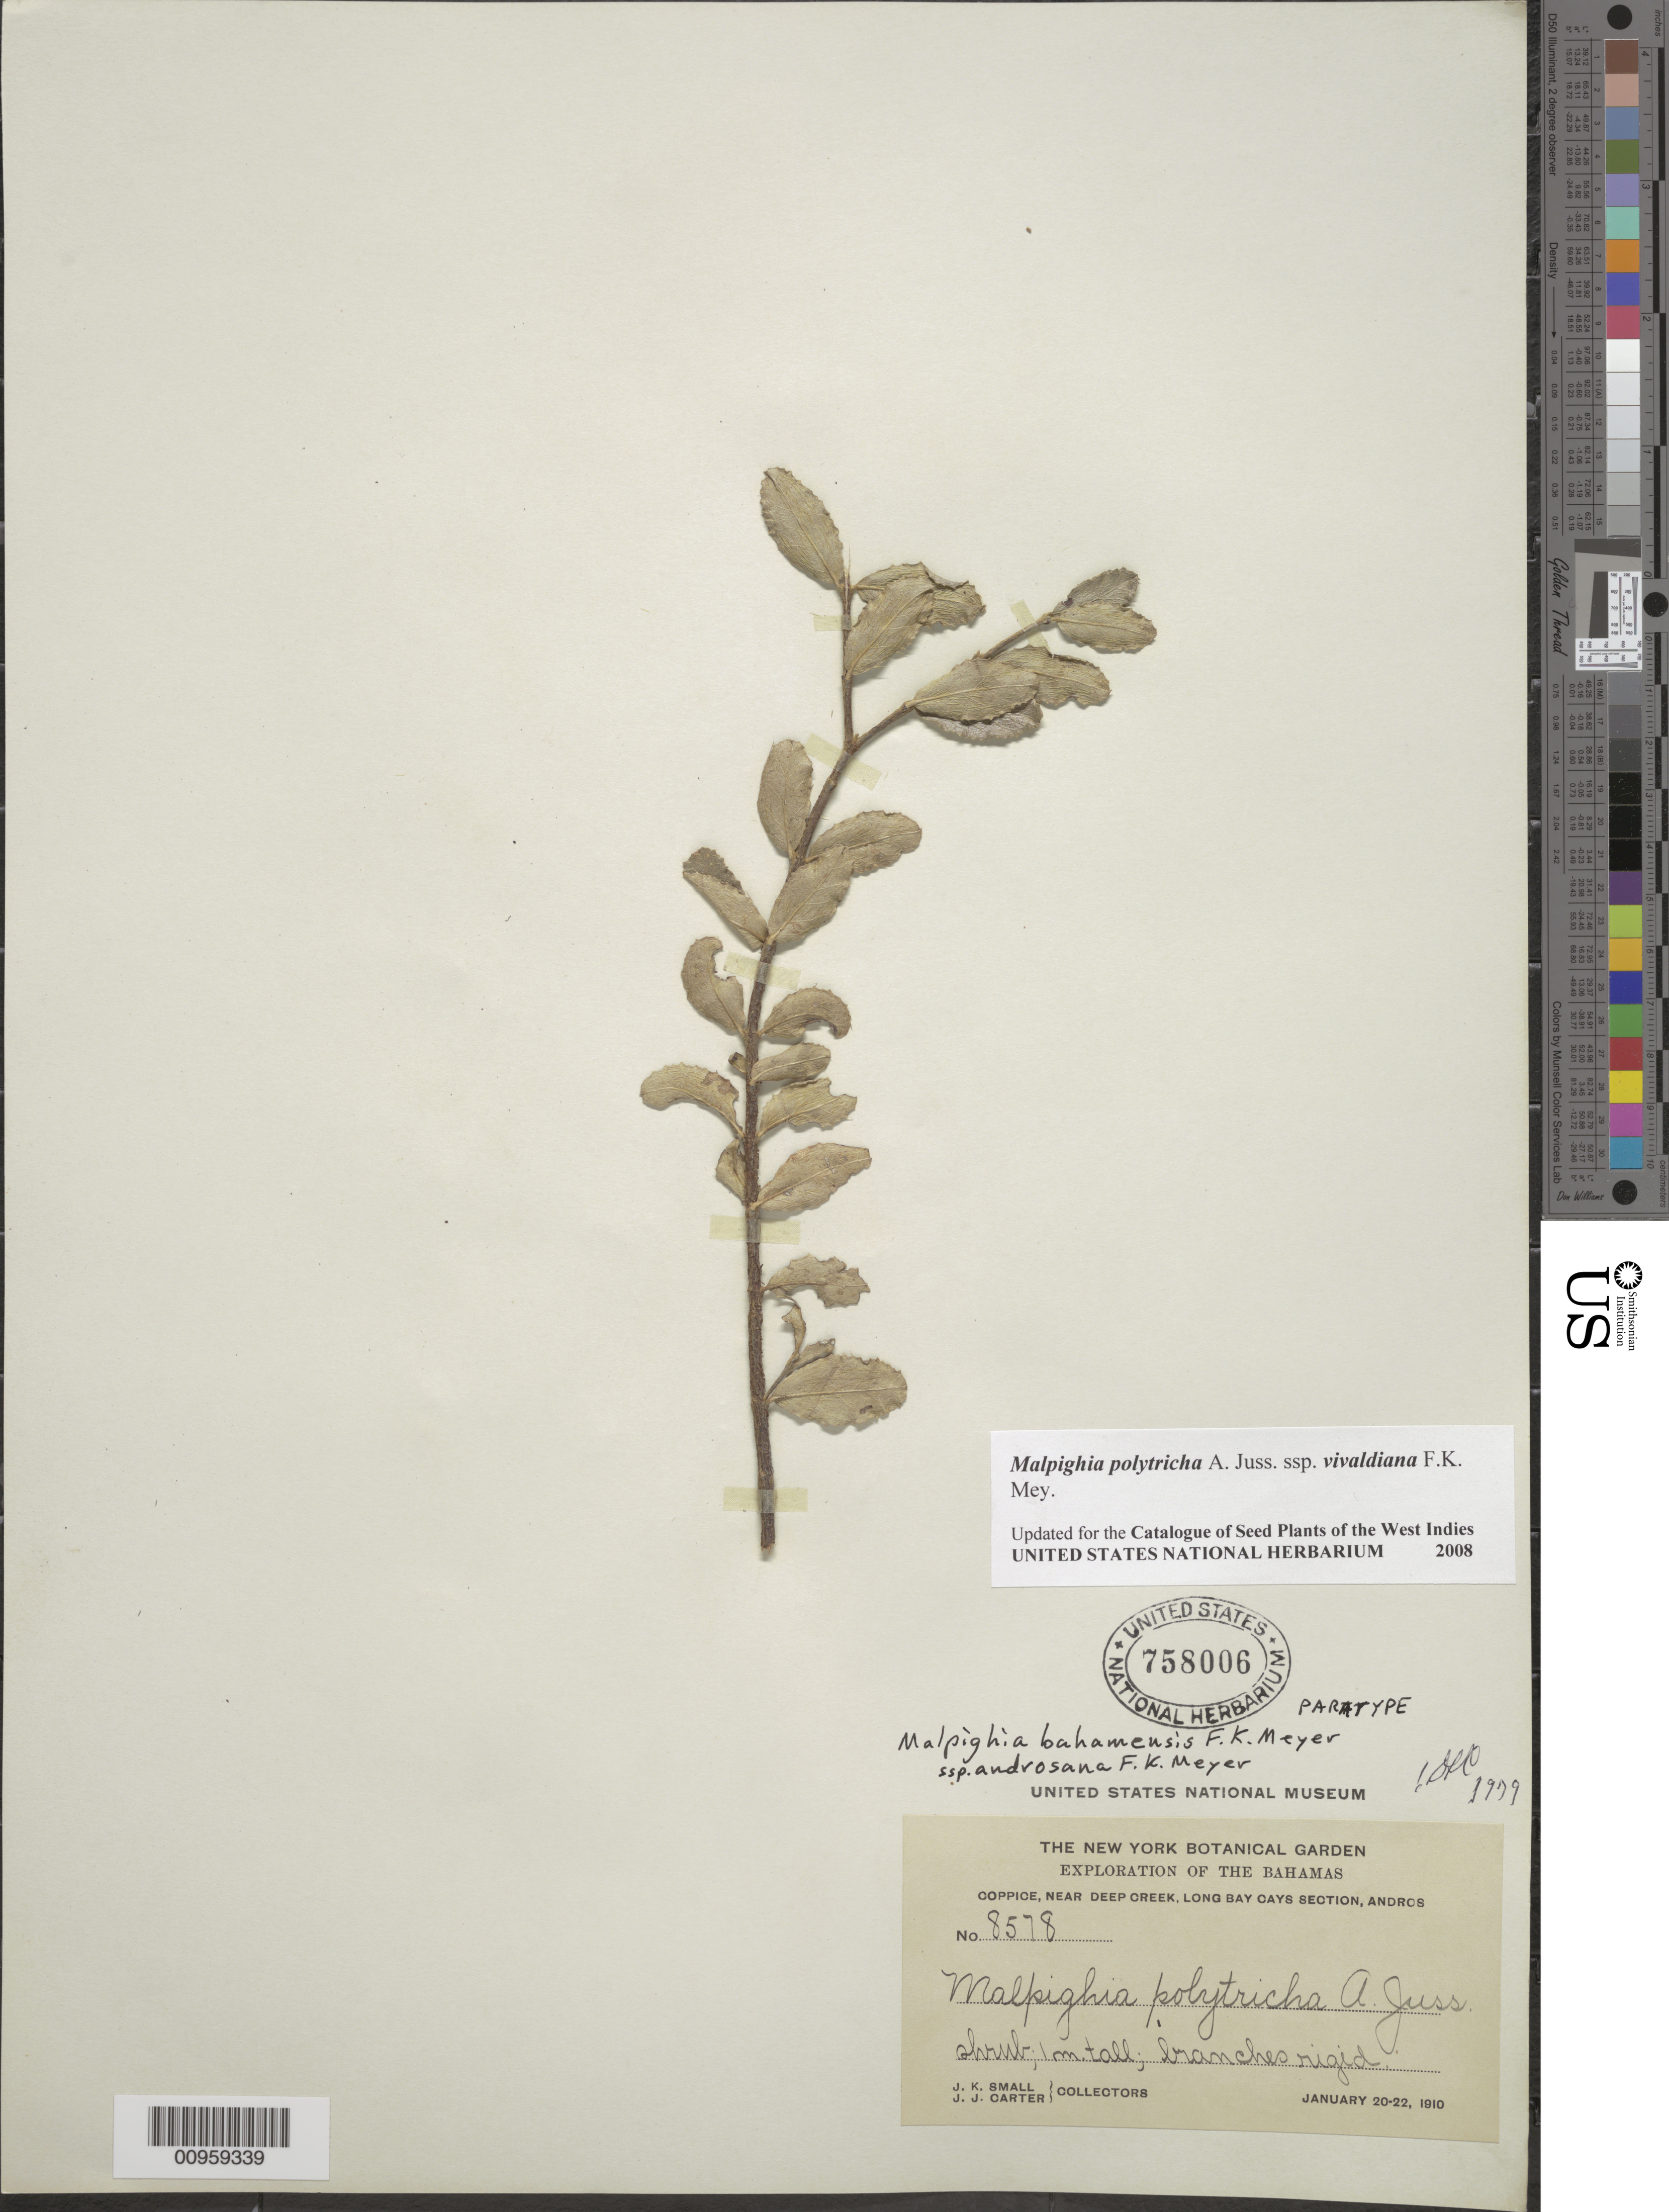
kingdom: Plantae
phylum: Tracheophyta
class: Magnoliopsida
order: Malpighiales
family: Malpighiaceae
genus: Malpighia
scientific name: Malpighia polytricha subsp. vivaldiana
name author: F.K. Mey.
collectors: J. K. Small & J. J. Carter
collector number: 8578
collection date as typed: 20 Jan 1910 to 22 Jan 1910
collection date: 1910-01-20/1910-01-22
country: Bahamas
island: Andros Island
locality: Near Deep Creek, Long Bay Cays Section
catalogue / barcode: US 758006